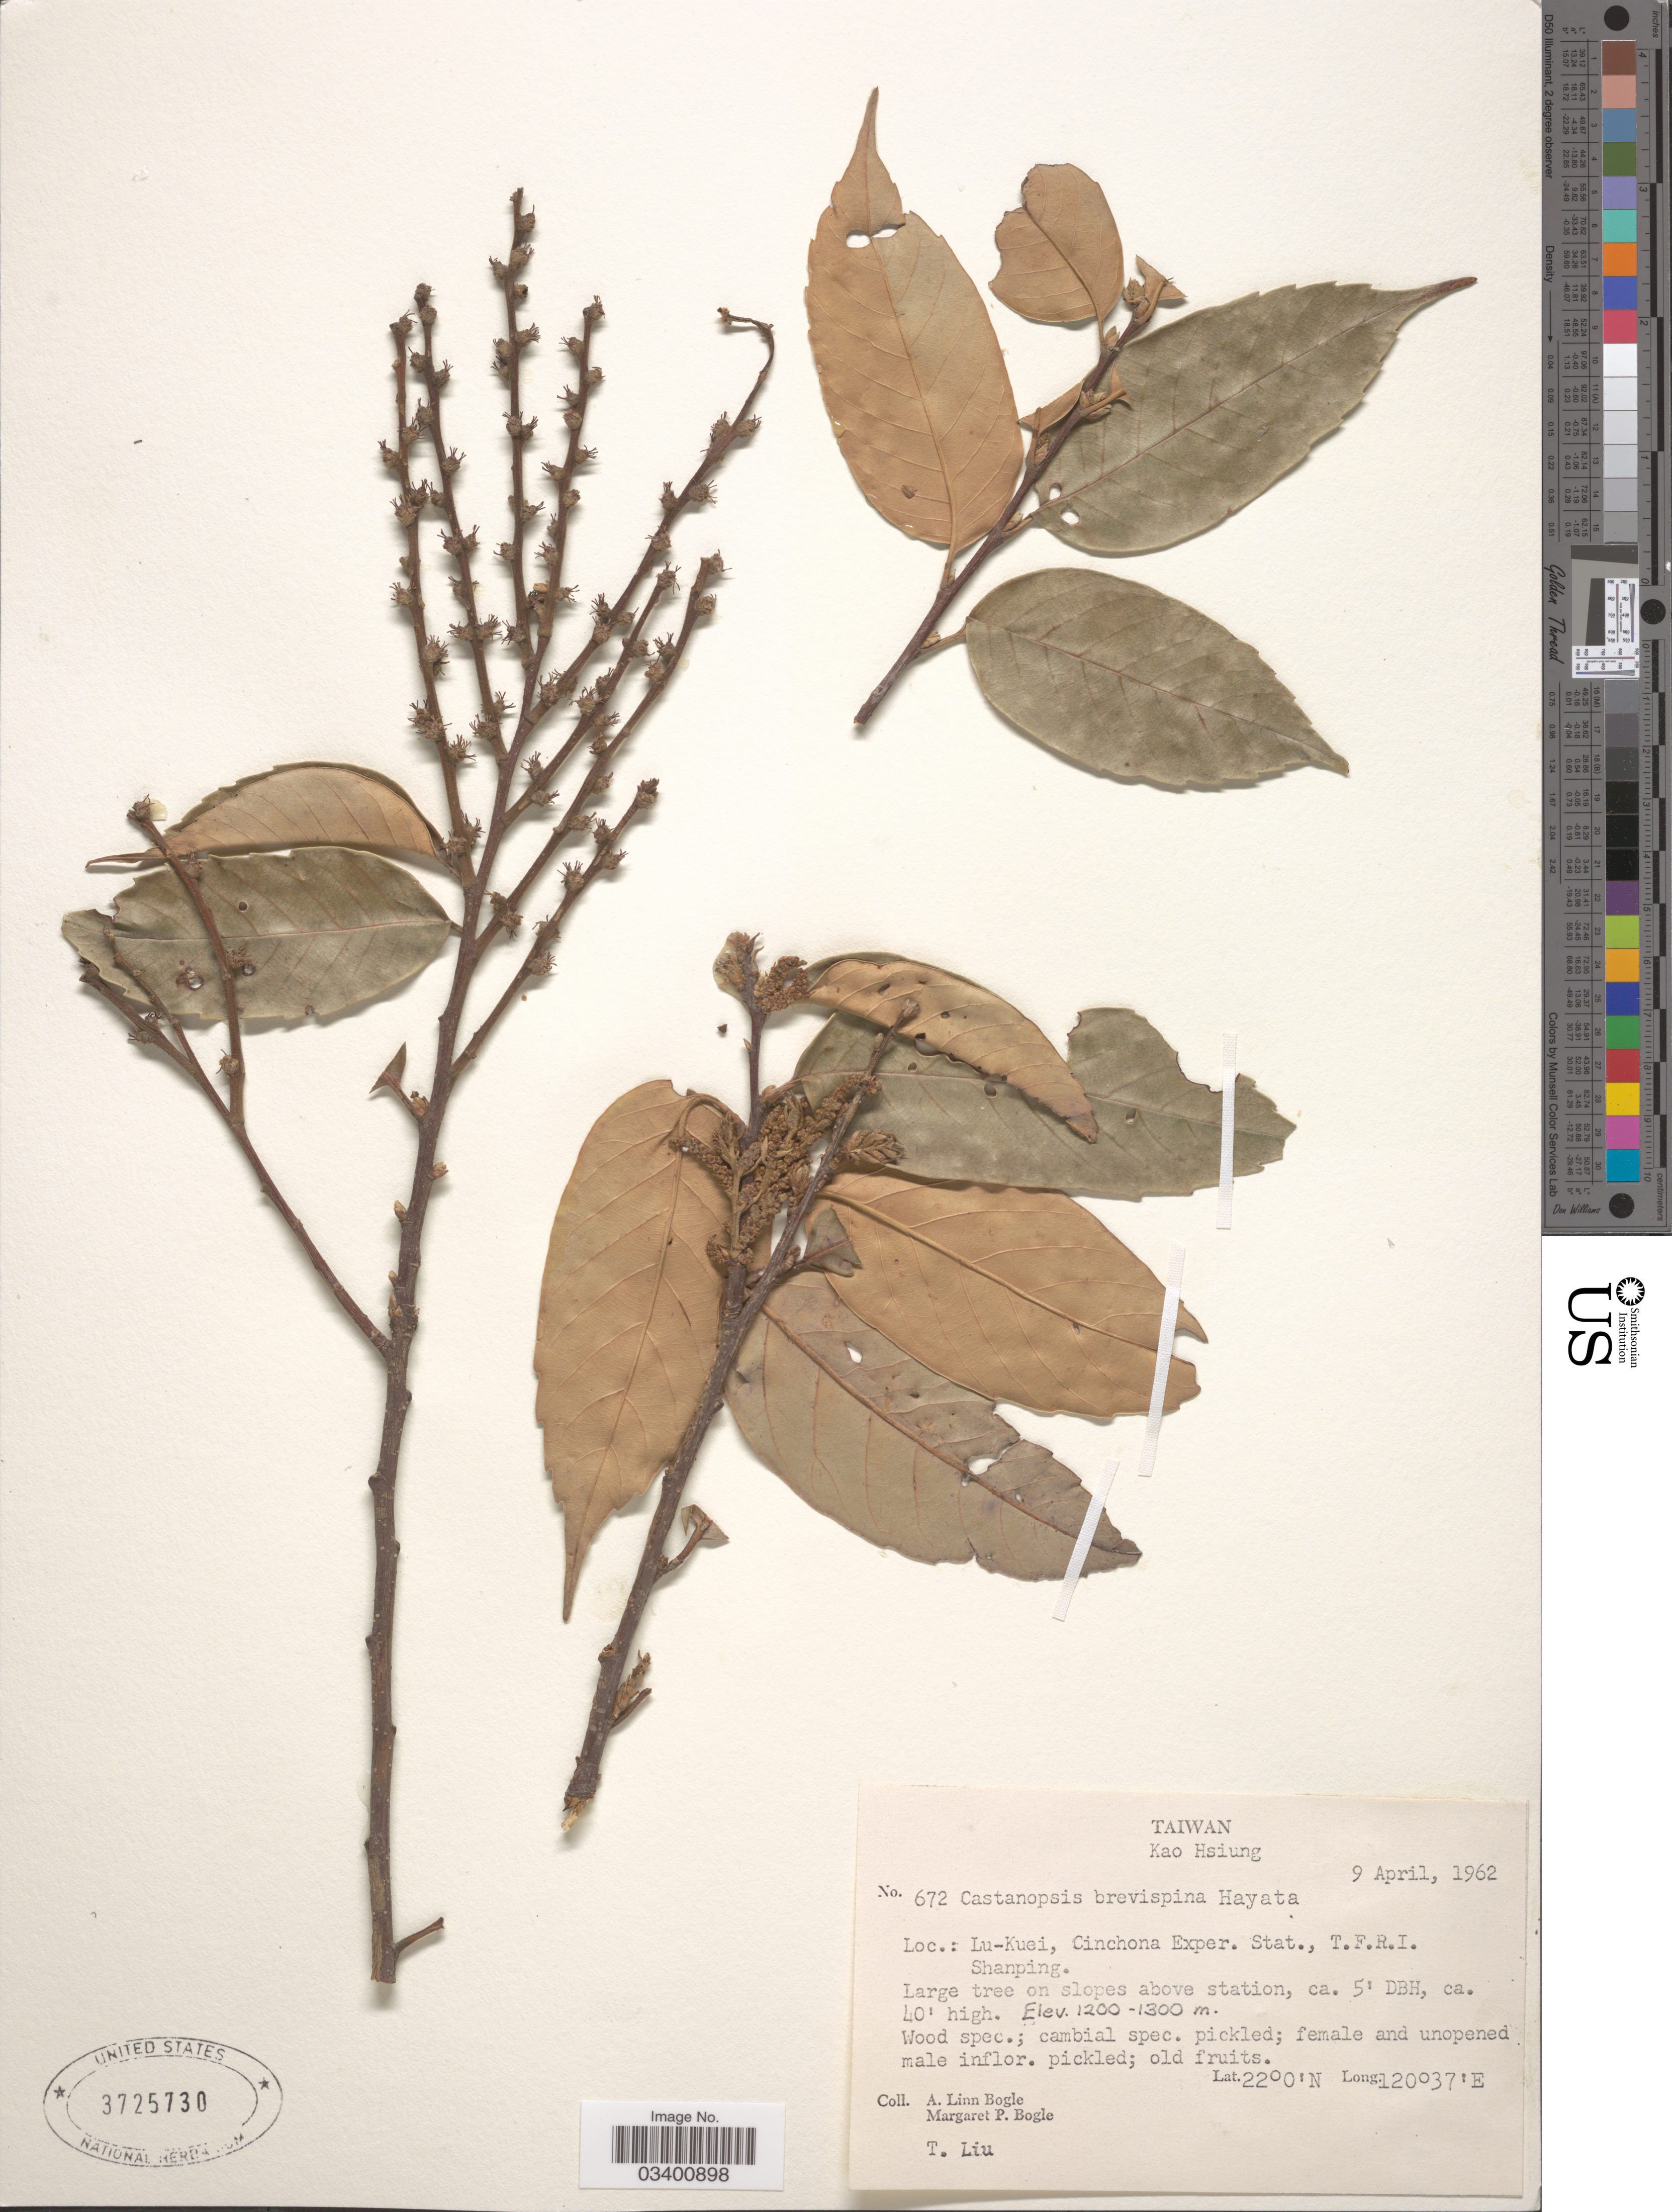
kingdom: Plantae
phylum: Tracheophyta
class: Magnoliopsida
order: Fagales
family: Fagaceae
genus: Castanopsis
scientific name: Castanopsis brevispina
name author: Hayata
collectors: Bogle, A.L., M. Bogle & T. Liu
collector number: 672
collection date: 1962-04-09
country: Taiwan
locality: Kao Hsiung. Lu-Kuei, Chinchona Exper. Stat., T.F.R.I. Shanping.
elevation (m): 1200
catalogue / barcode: US 3725730